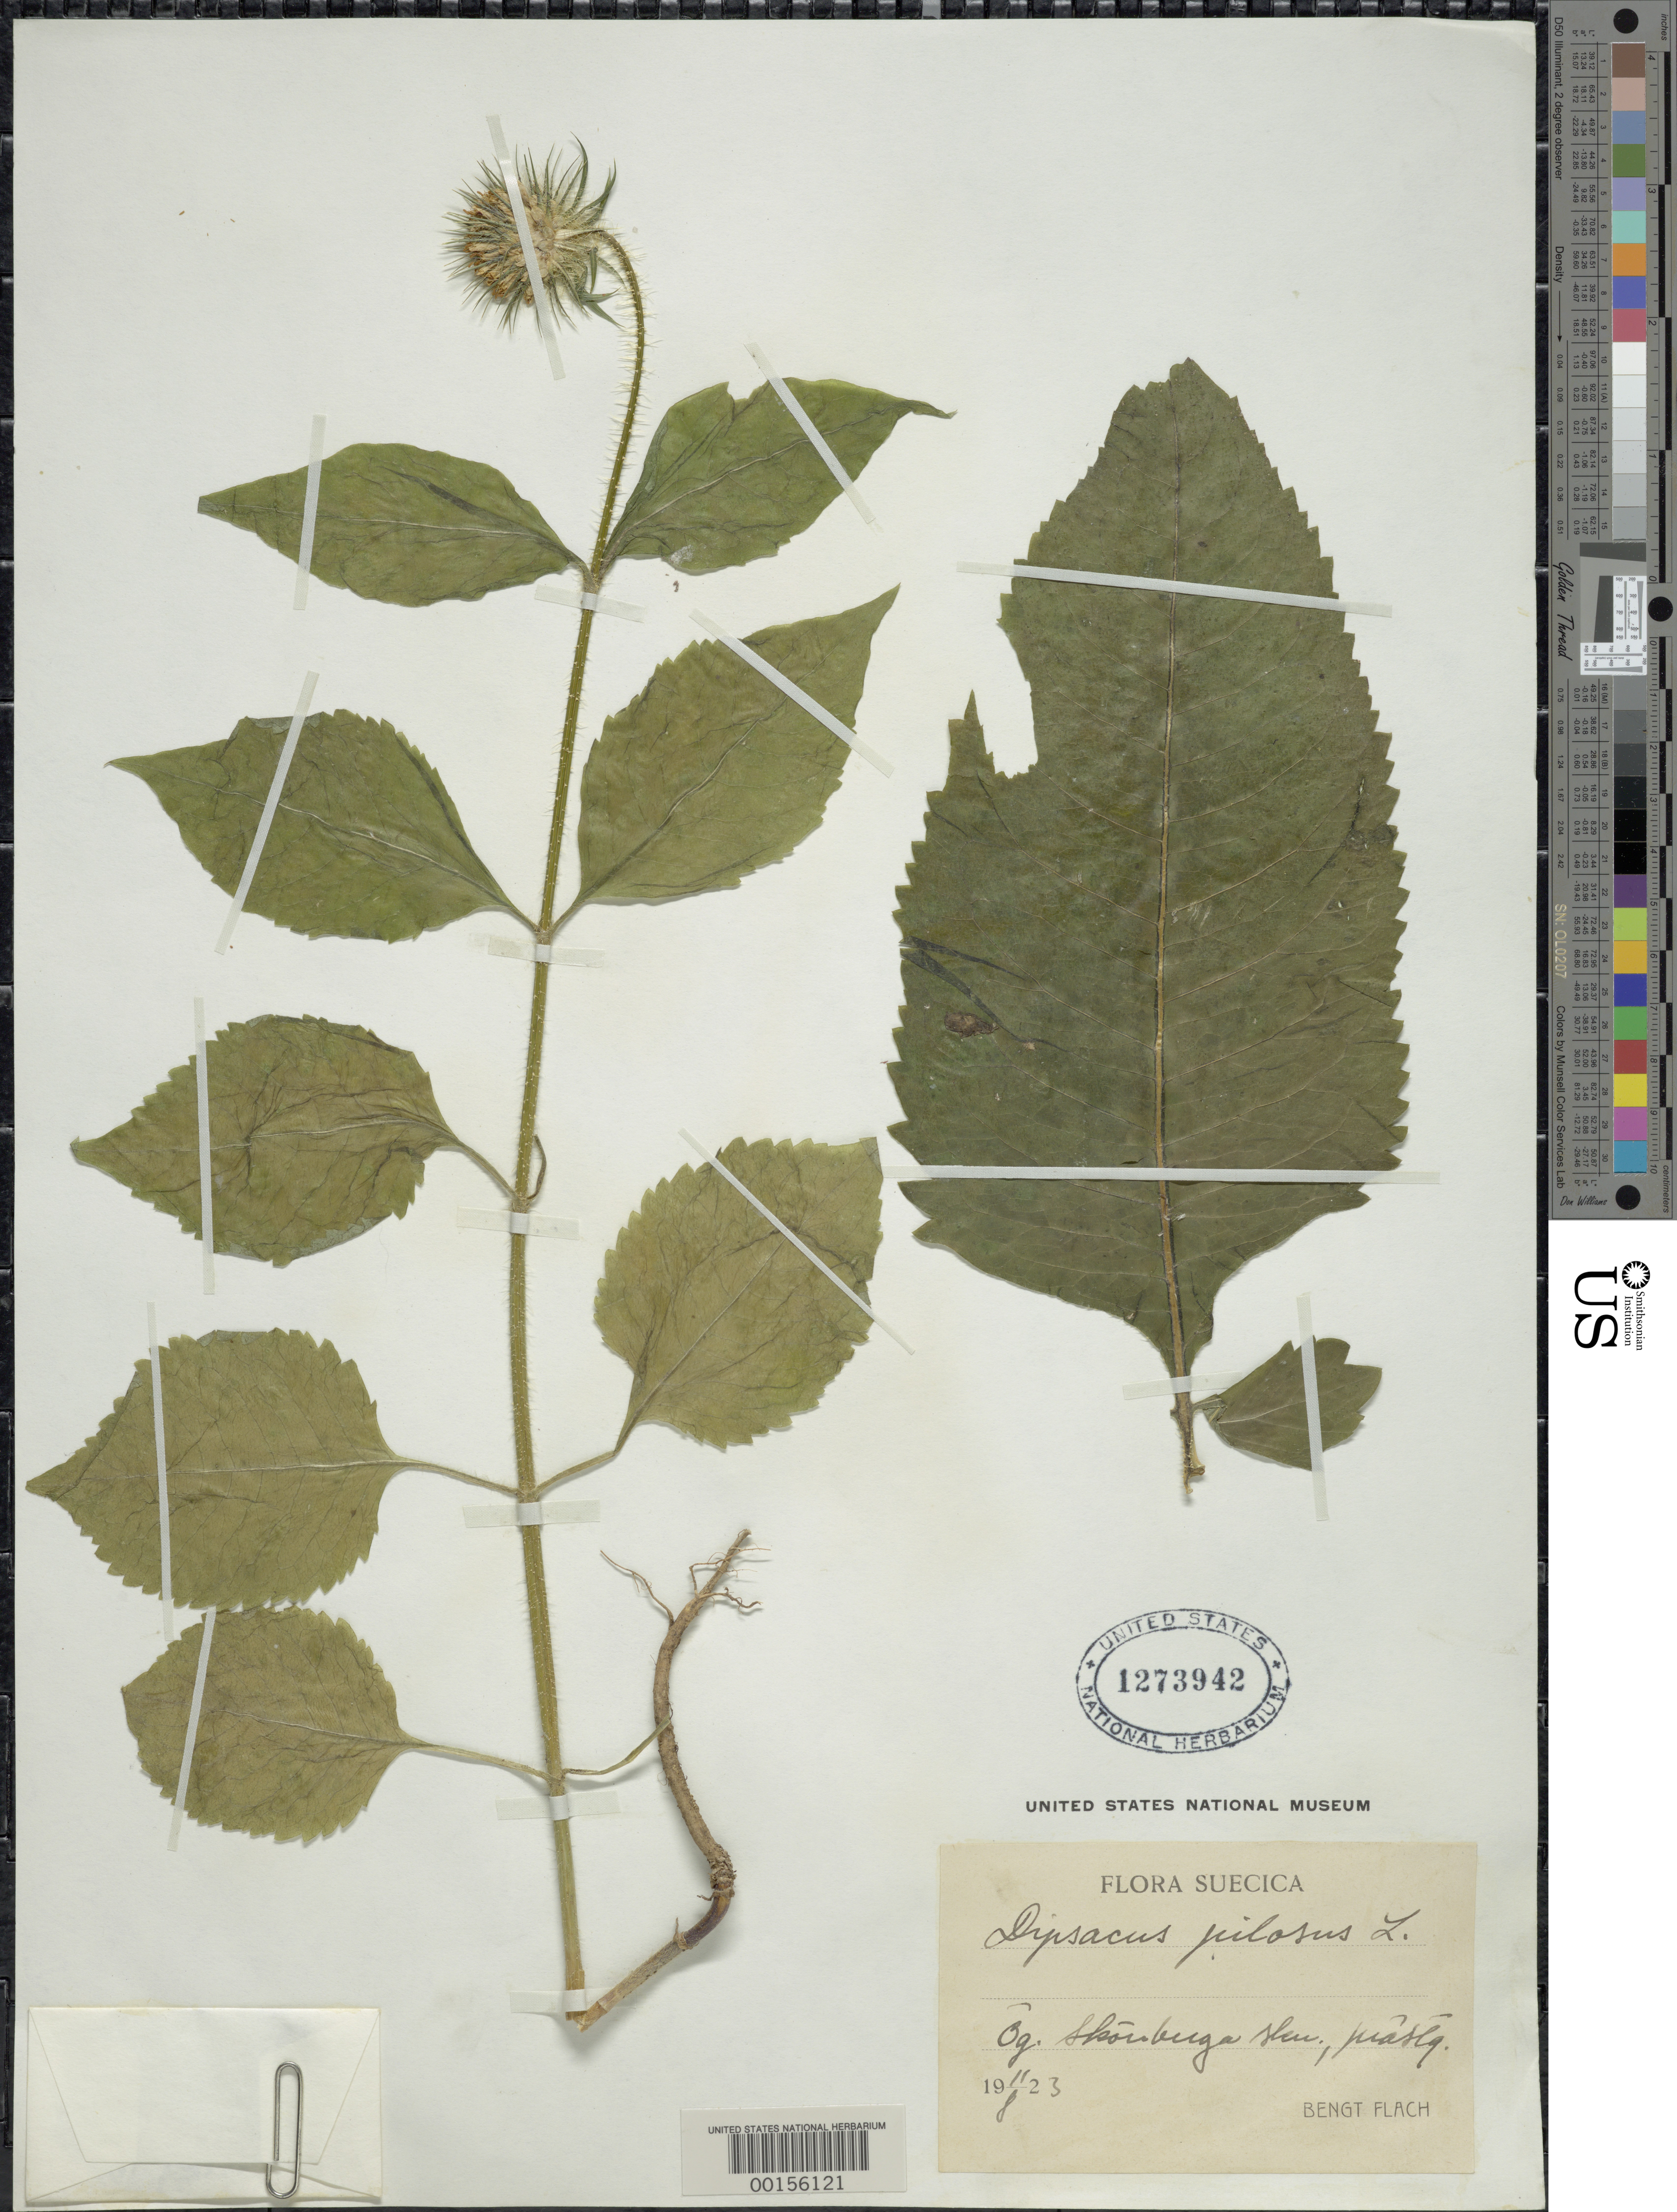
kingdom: Plantae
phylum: Tracheophyta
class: Magnoliopsida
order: Dipsacales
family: Caprifoliaceae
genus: Dipsacus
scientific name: Dipsacus pilosus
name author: L.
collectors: B. Flach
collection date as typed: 11 Aug 1923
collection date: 1923-08-11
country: Sweden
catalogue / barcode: US 1273942